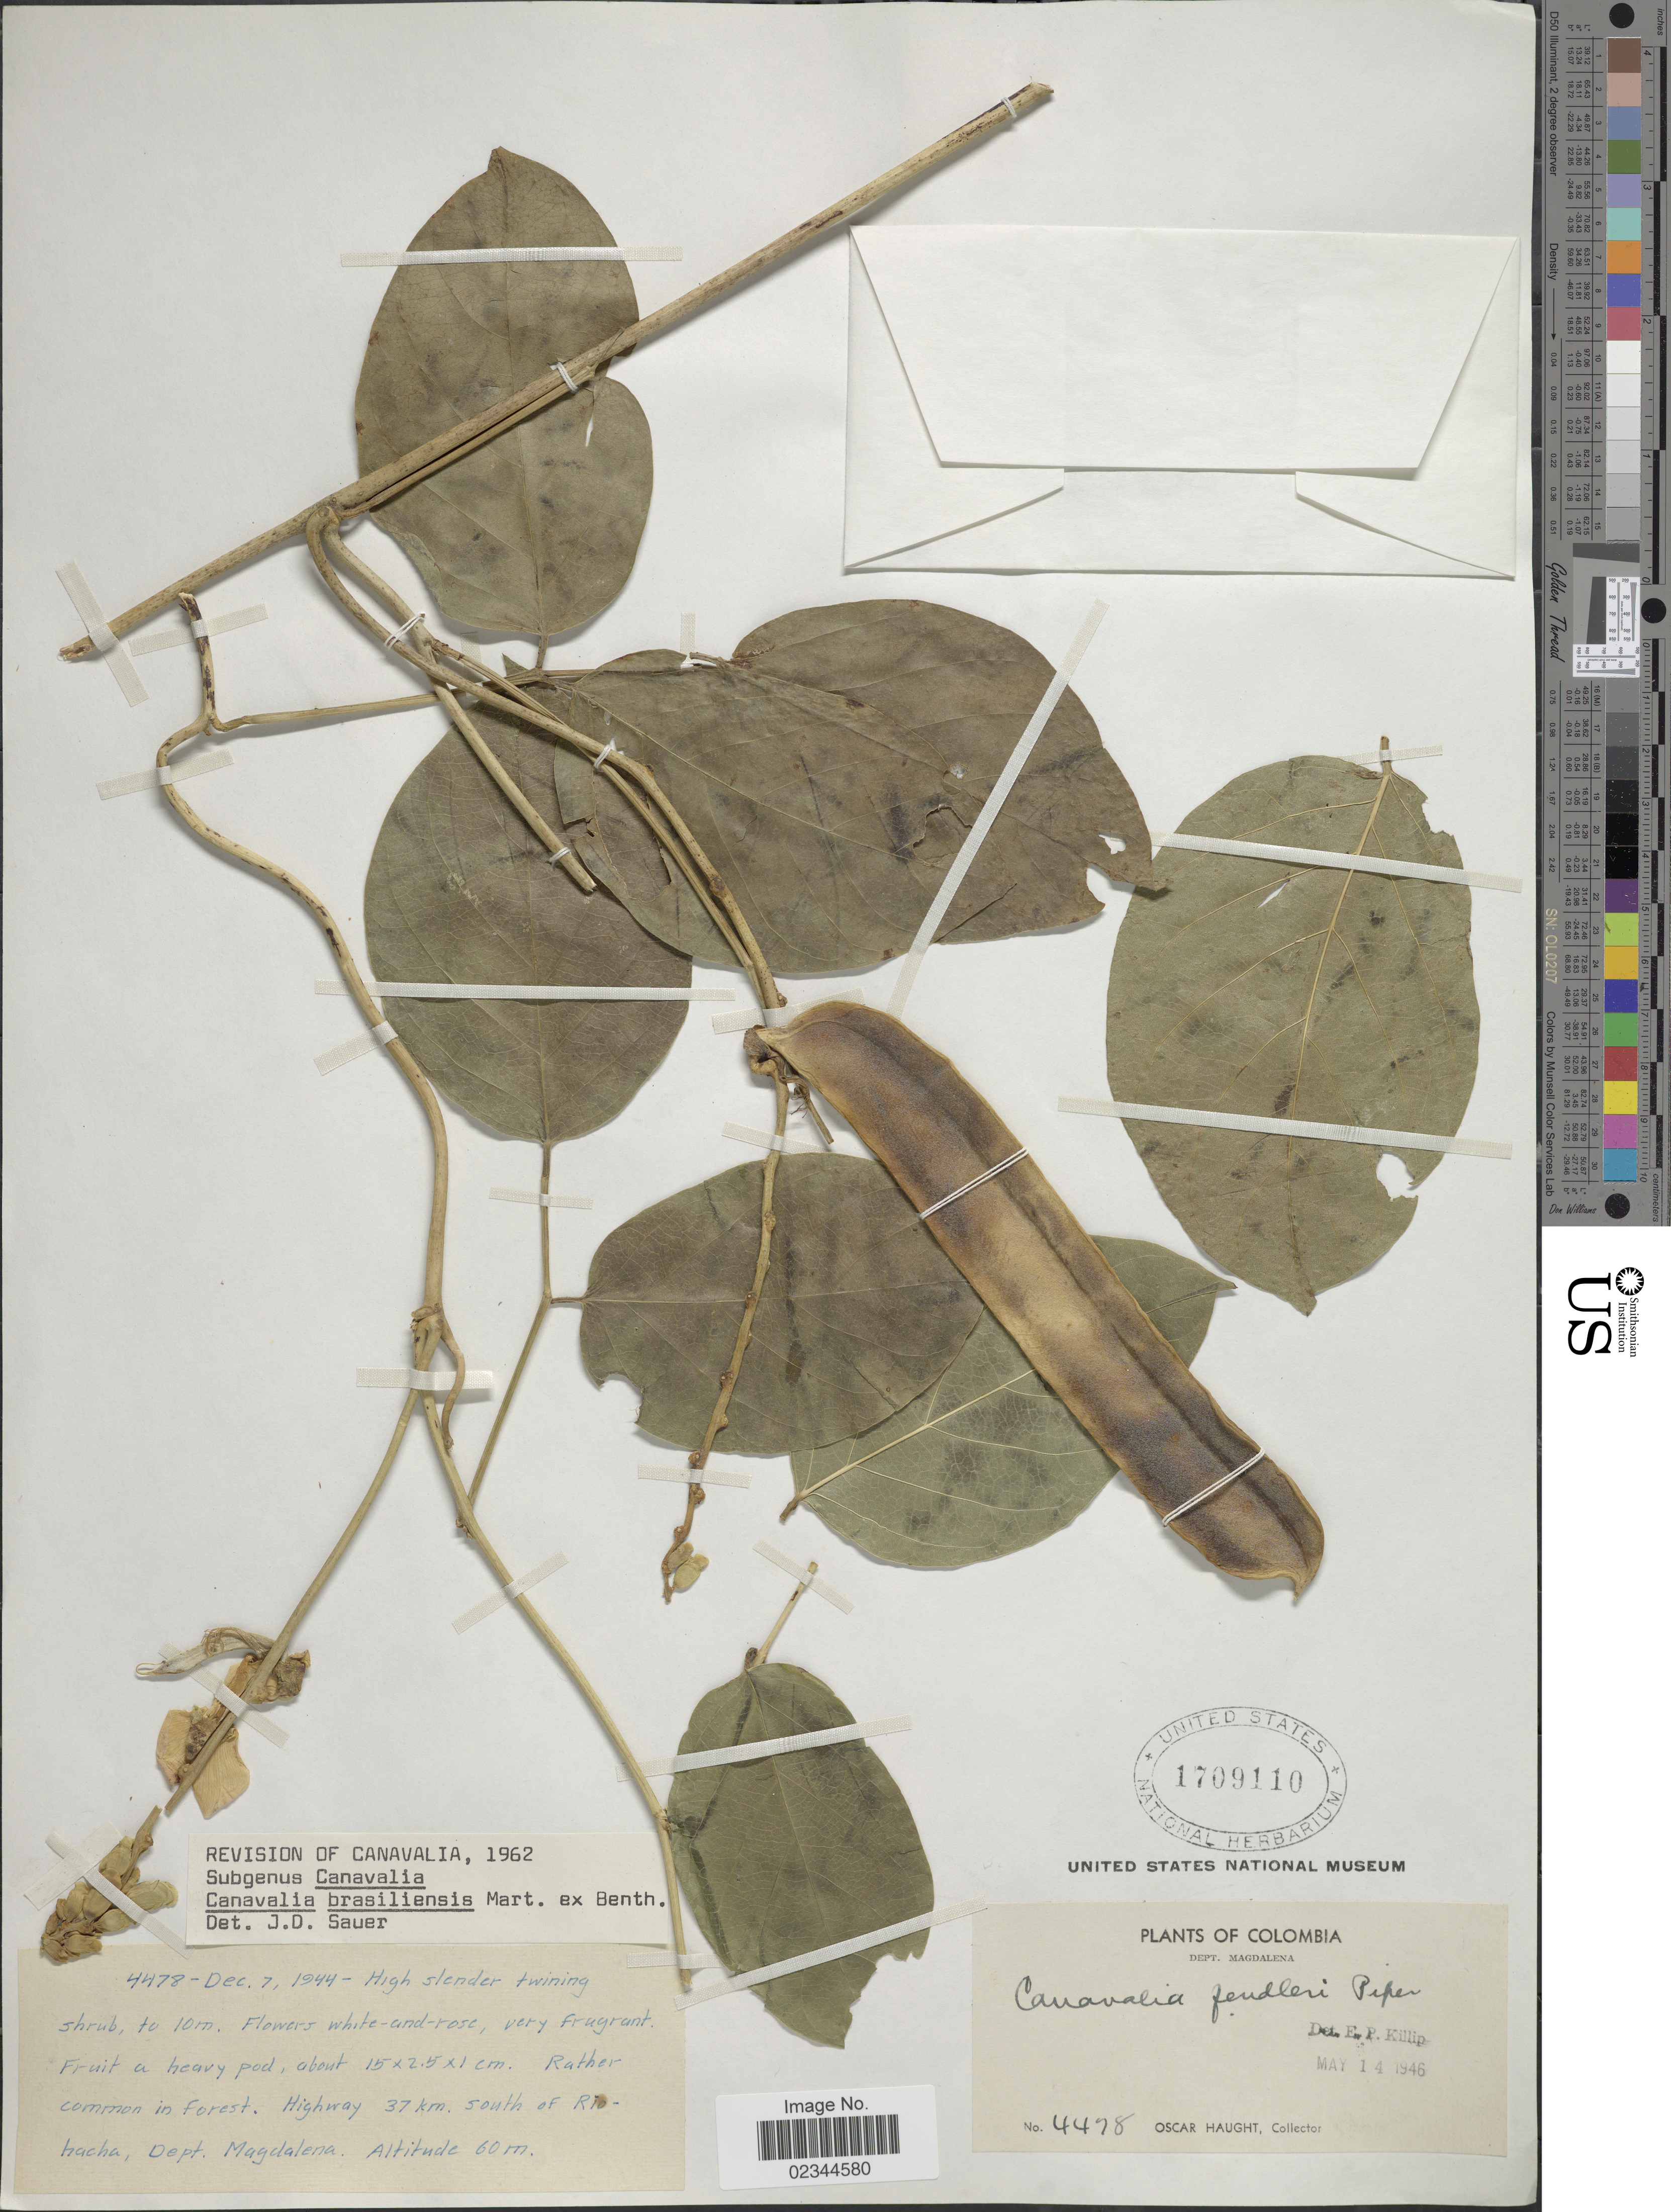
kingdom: Plantae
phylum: Tracheophyta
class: Magnoliopsida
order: Fabales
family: Fabaceae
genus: Canavalia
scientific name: Canavalia brasiliensis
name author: Mart. ex Benth.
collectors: O. Haught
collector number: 4478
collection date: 1944-12-07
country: Colombia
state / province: Magdalena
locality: Highway 37 km south of Riohacha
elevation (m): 60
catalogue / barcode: US 1709110